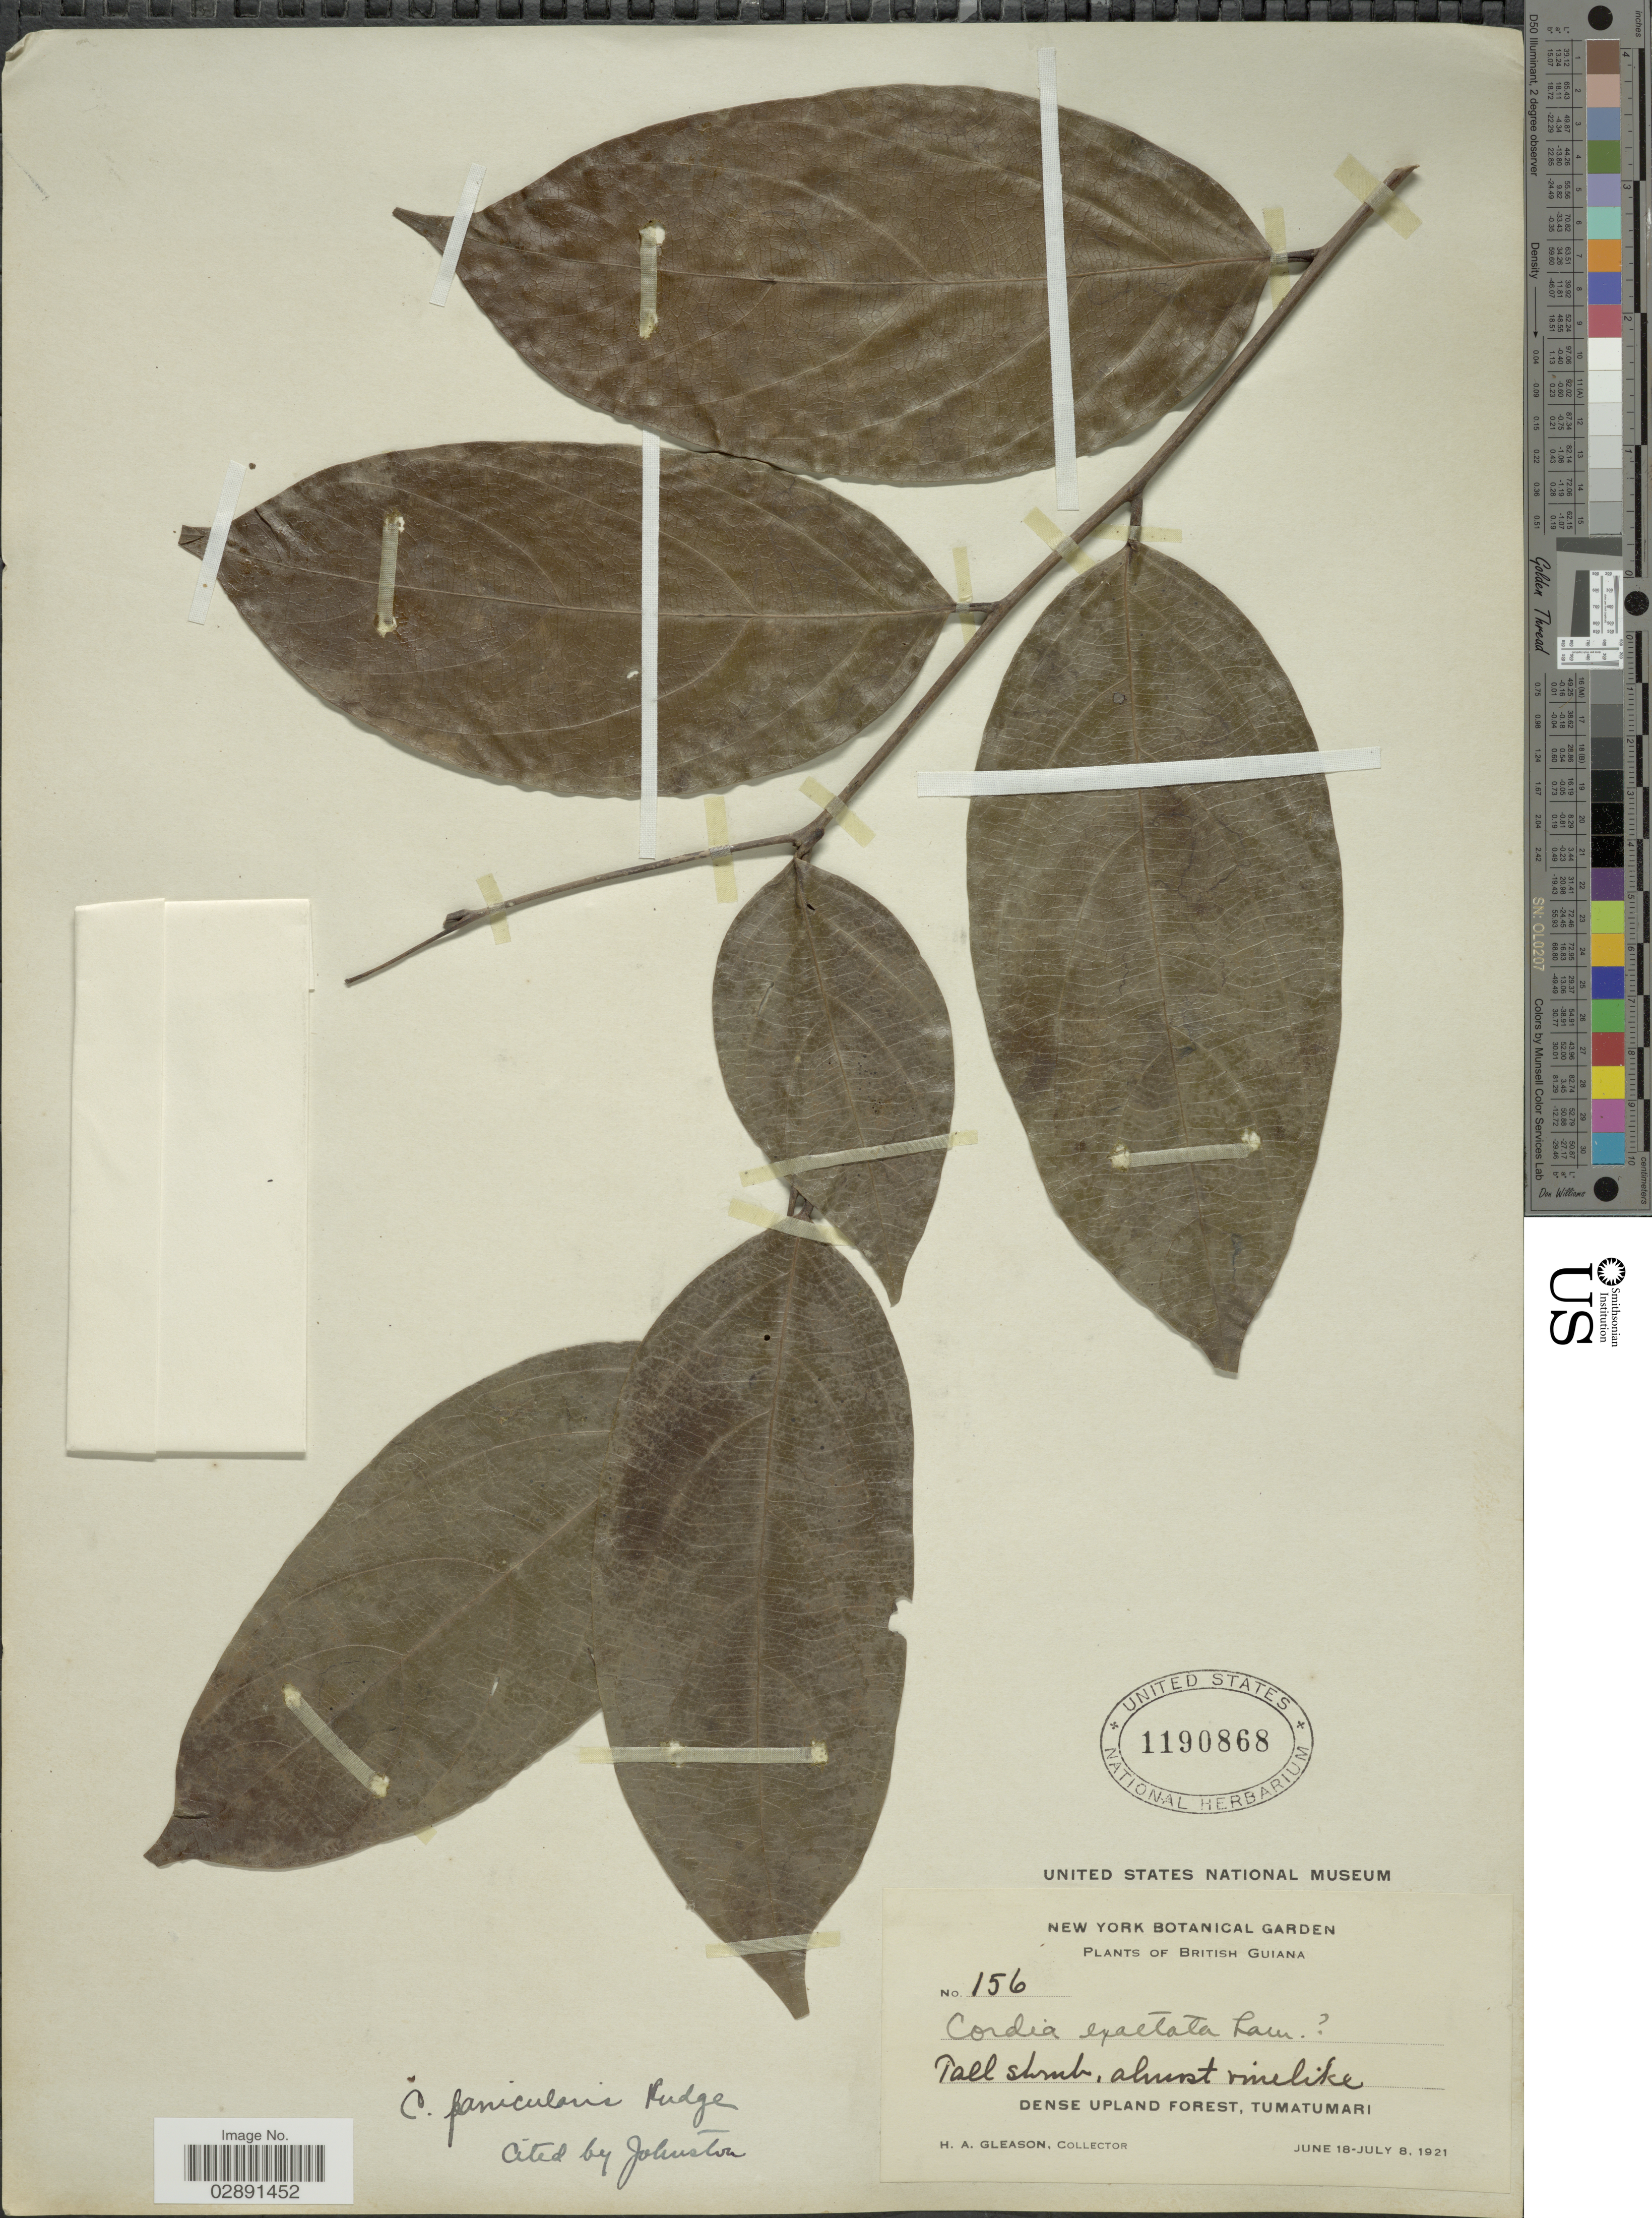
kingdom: Plantae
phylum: Tracheophyta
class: Magnoliopsida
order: Boraginales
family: Cordiaceae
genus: Cordia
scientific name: Cordia panicularis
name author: Rudge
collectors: H. A. Gleason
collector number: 156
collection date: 1921-06-18/1921-07-08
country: Guyana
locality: British Guiana. Dense upland forest, Tumatumari.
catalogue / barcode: US 1190868